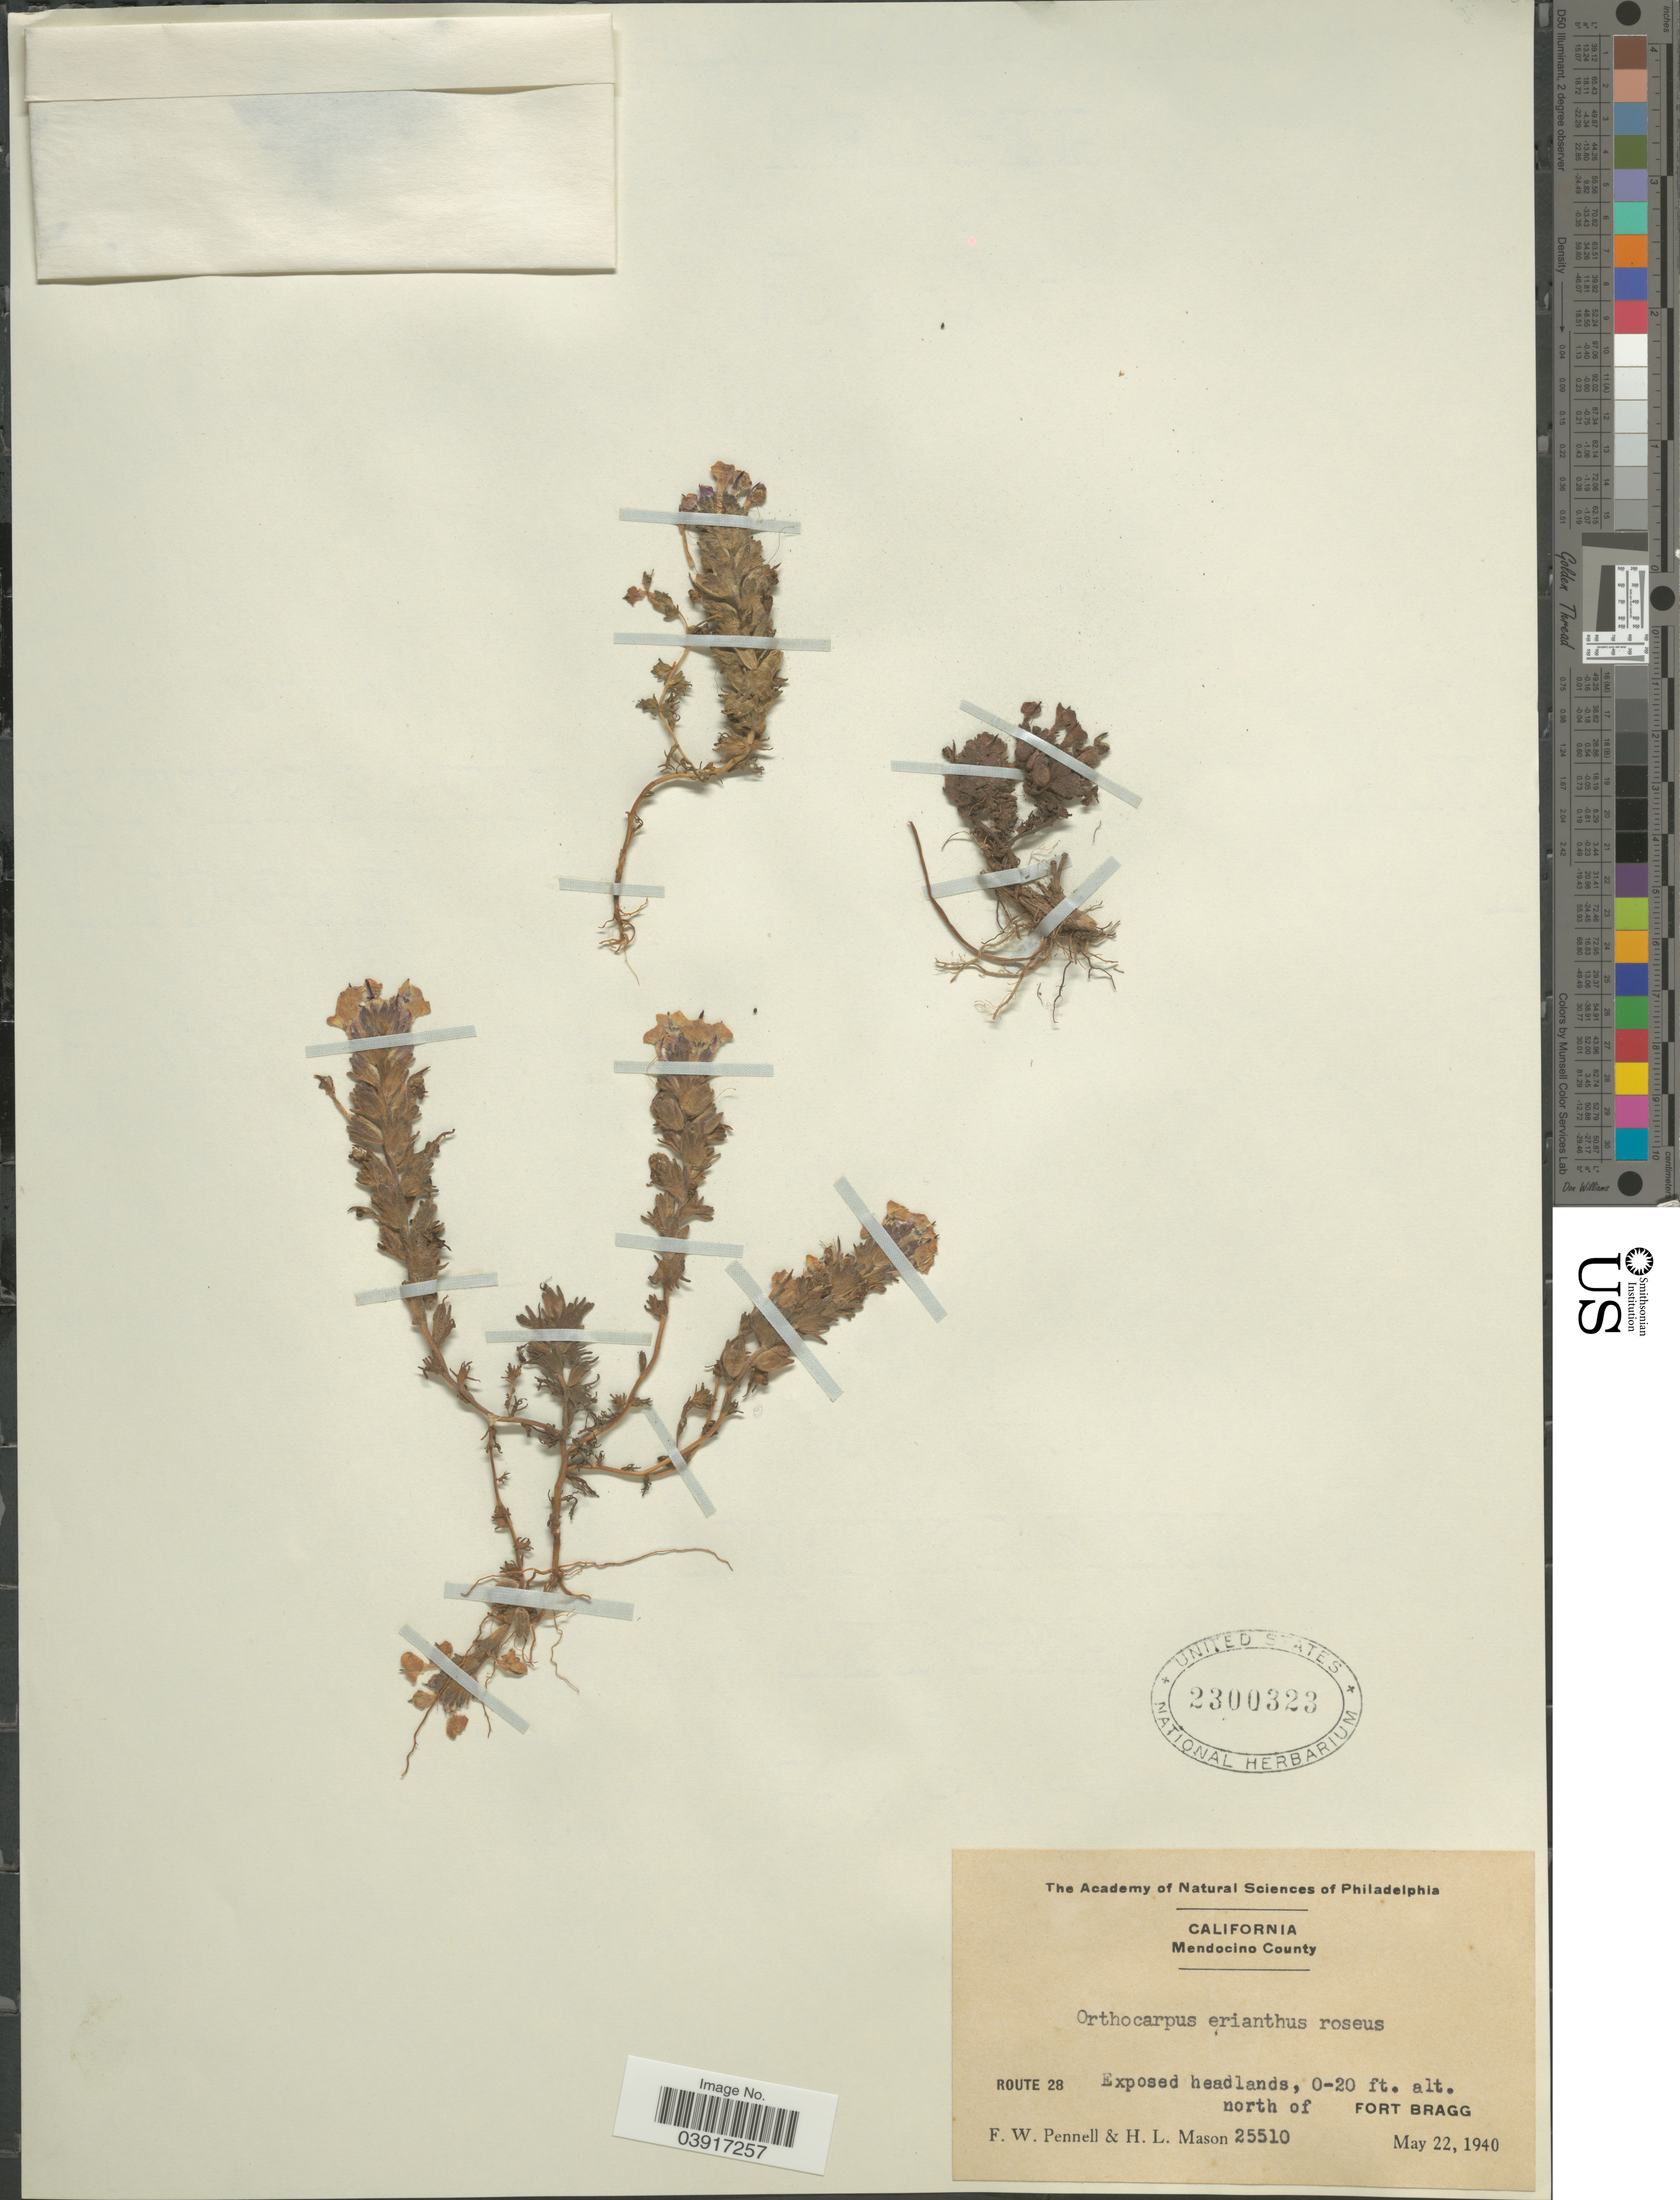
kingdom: Plantae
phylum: Tracheophyta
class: Magnoliopsida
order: Lamiales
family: Orobanchaceae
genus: Orthocarpus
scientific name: Orthocarpus erianthus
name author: Benth.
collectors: F. W. Pennell & H. L. Mason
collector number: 25510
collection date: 1940-05-22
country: United States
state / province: California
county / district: Mendocino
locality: Mendocino County. Route 28. Exposed headlands, north of Fort Bragg.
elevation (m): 0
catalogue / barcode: US 2300323